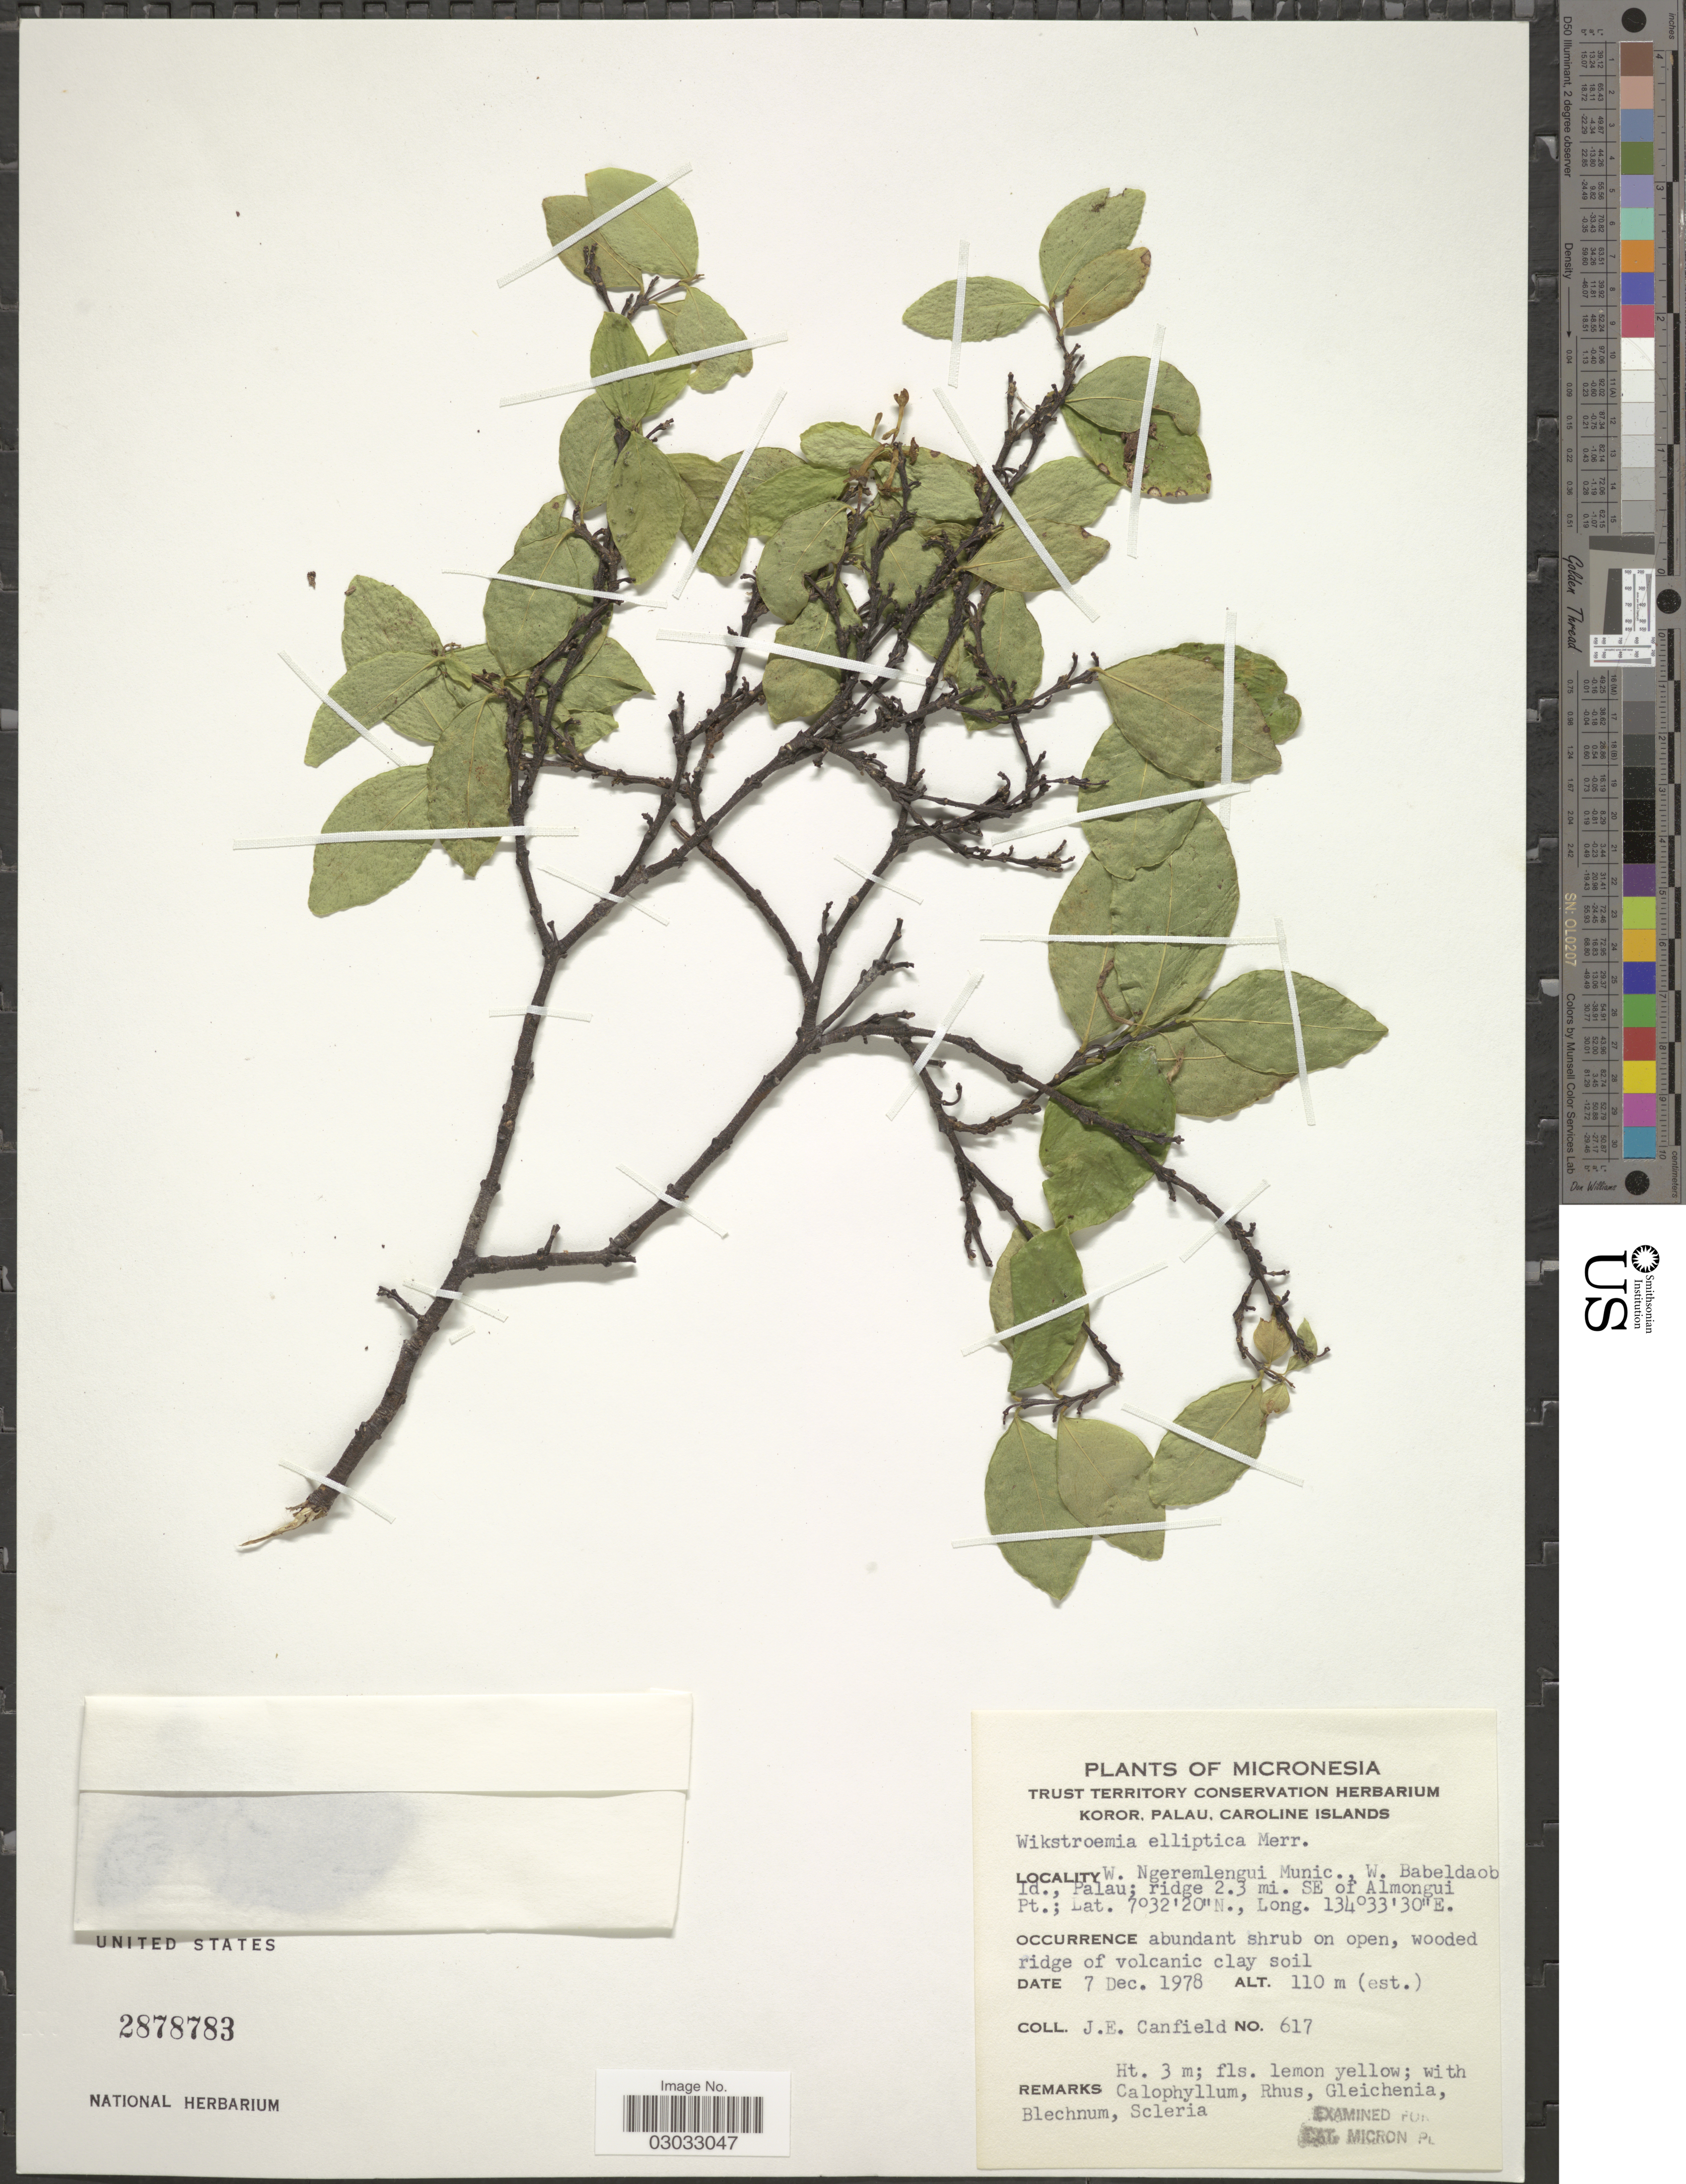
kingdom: Plantae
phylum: Tracheophyta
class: Magnoliopsida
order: Malvales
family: Thymelaeaceae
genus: Wikstroemia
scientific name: Wikstroemia elliptica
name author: Merr.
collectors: J. E. Canfield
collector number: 617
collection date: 1978-12-07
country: Palau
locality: Micronesia, Koror, Palau, Caroline Islands, W. Ngeremlengui Munic., W. Babeldaob Id., Palau; ridge 2.3 mi. SE of Almongui Pt.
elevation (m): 110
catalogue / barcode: US 2878783